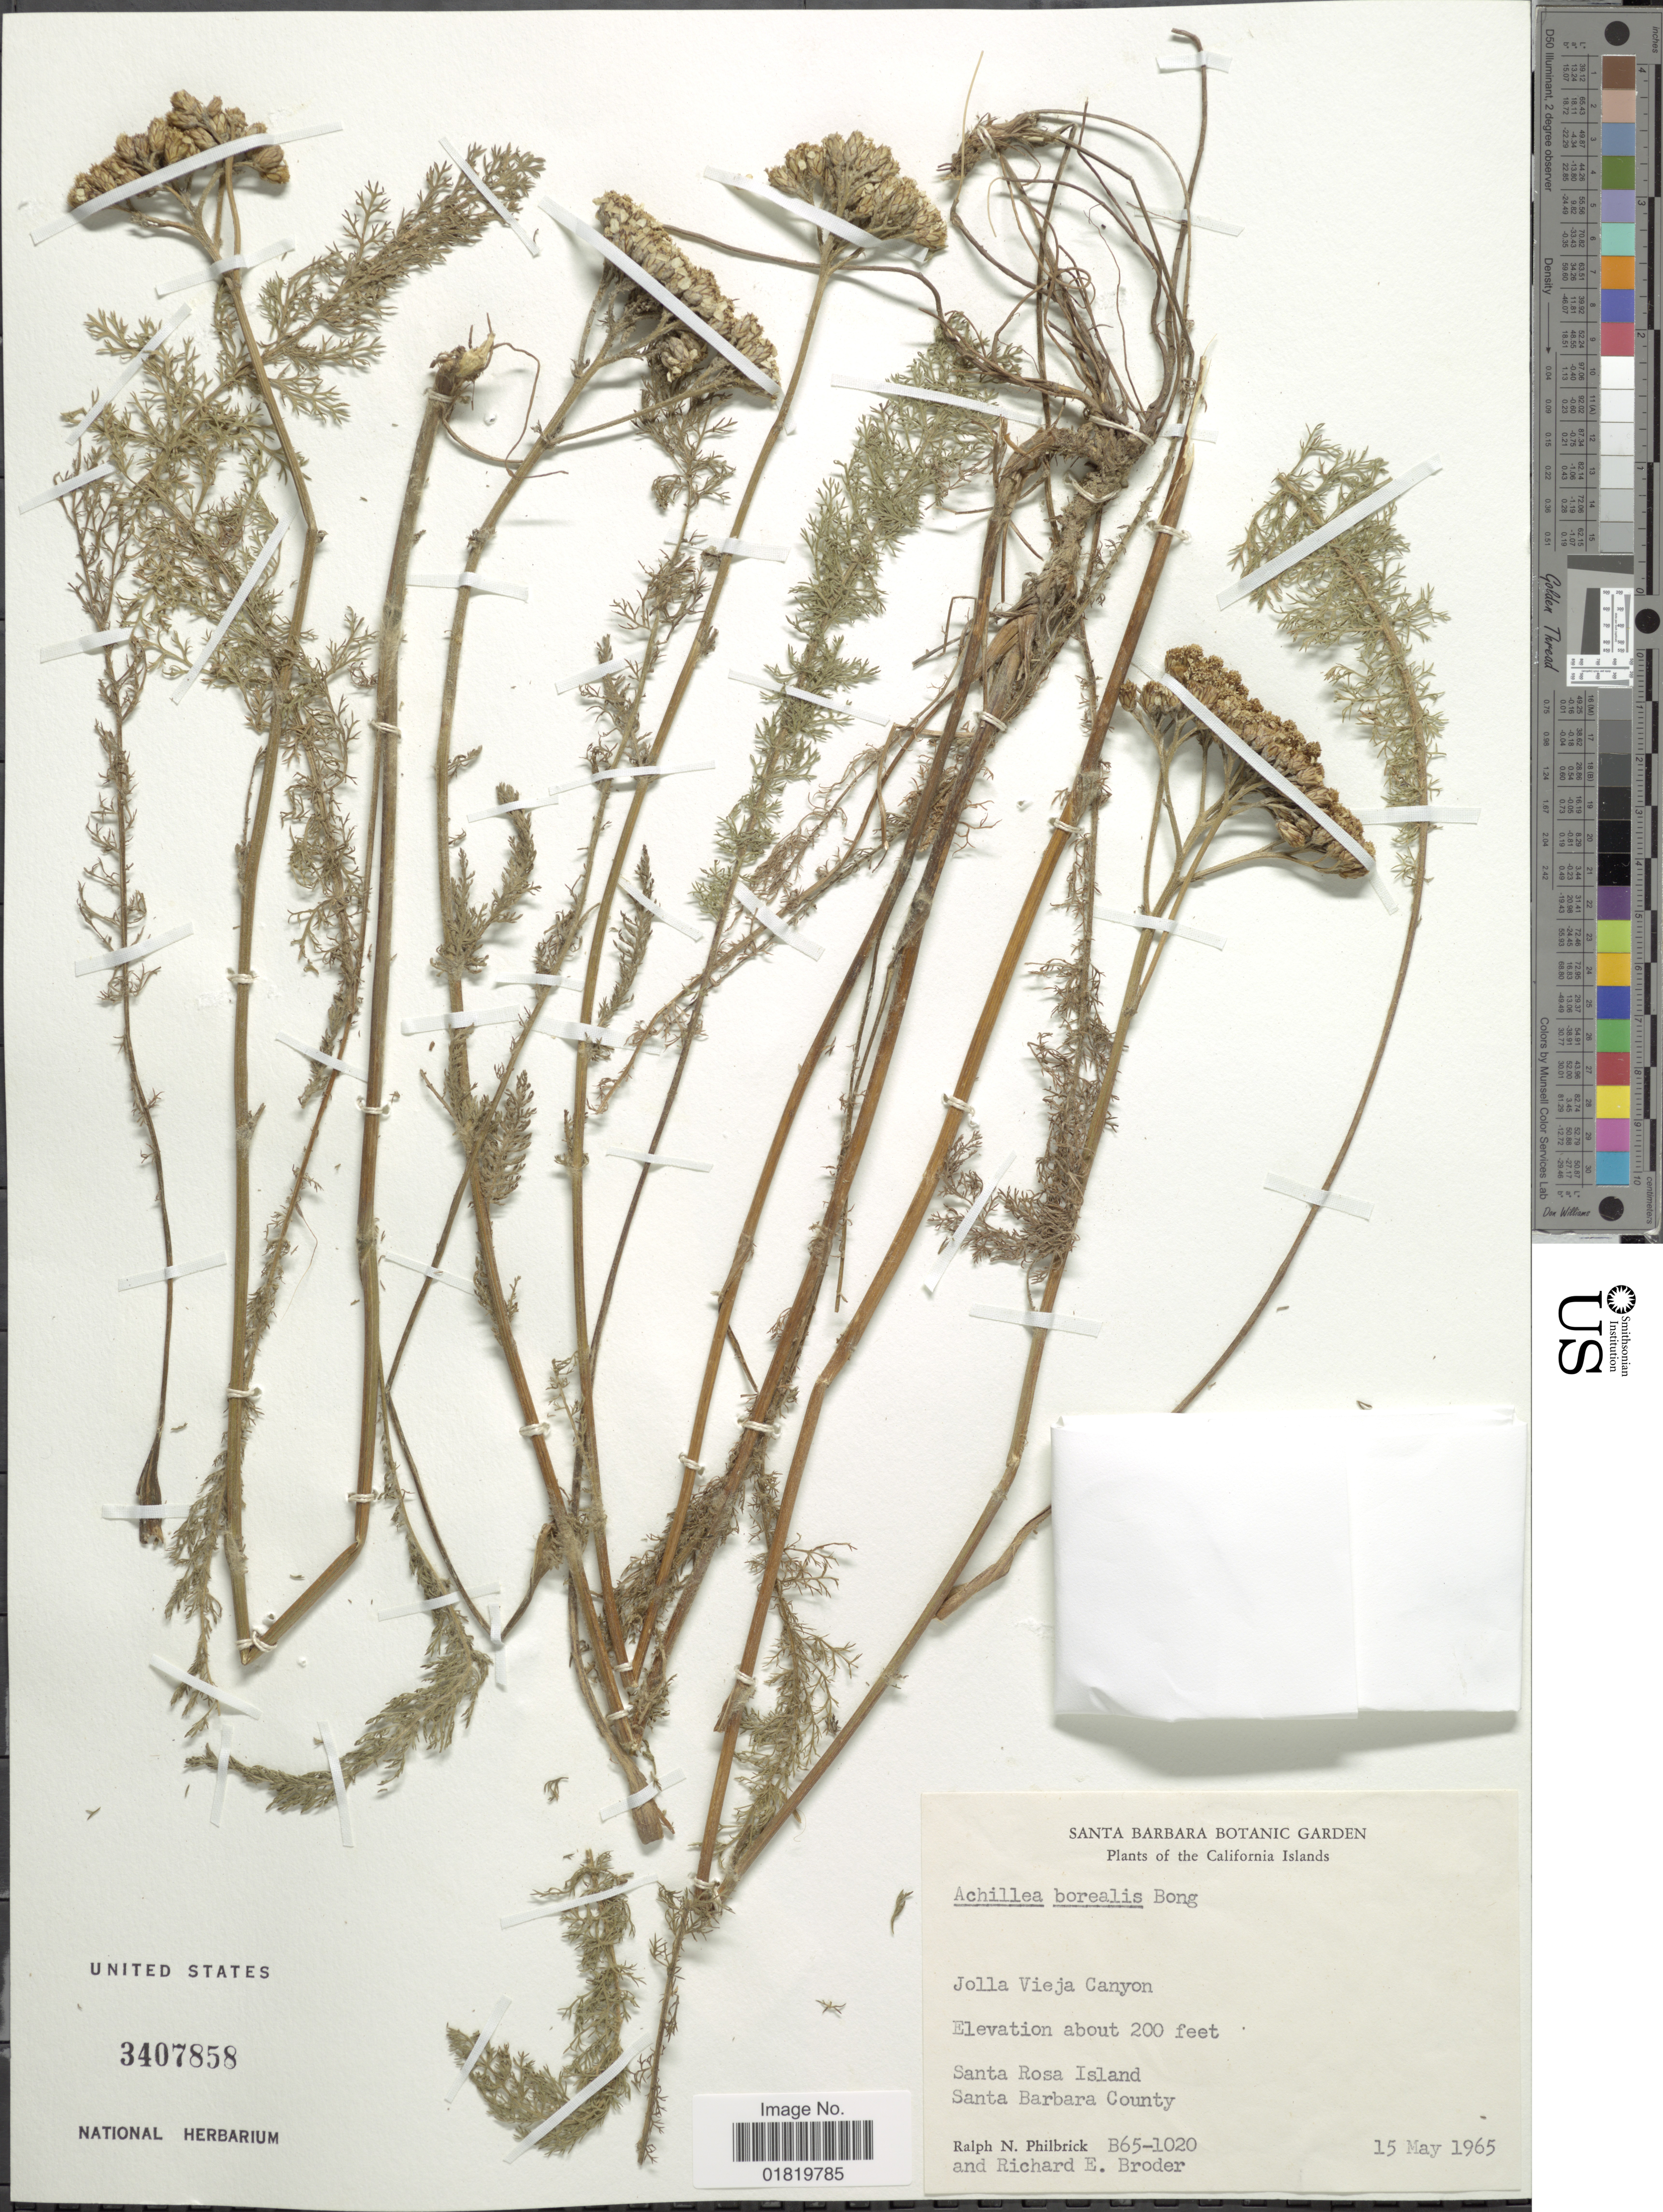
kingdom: Plantae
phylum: Tracheophyta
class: Magnoliopsida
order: Asterales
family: Asteraceae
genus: Achillea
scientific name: Achillea borealis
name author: Bong.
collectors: R. Philbrick & R. Broder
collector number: B65-1020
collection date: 1965-05-15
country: United States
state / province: California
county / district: Santa Barbara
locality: California Islands. Jolla Vieja Canyon. Santa Rosa Island. Santa Barbara County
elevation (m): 61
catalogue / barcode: US 3407858